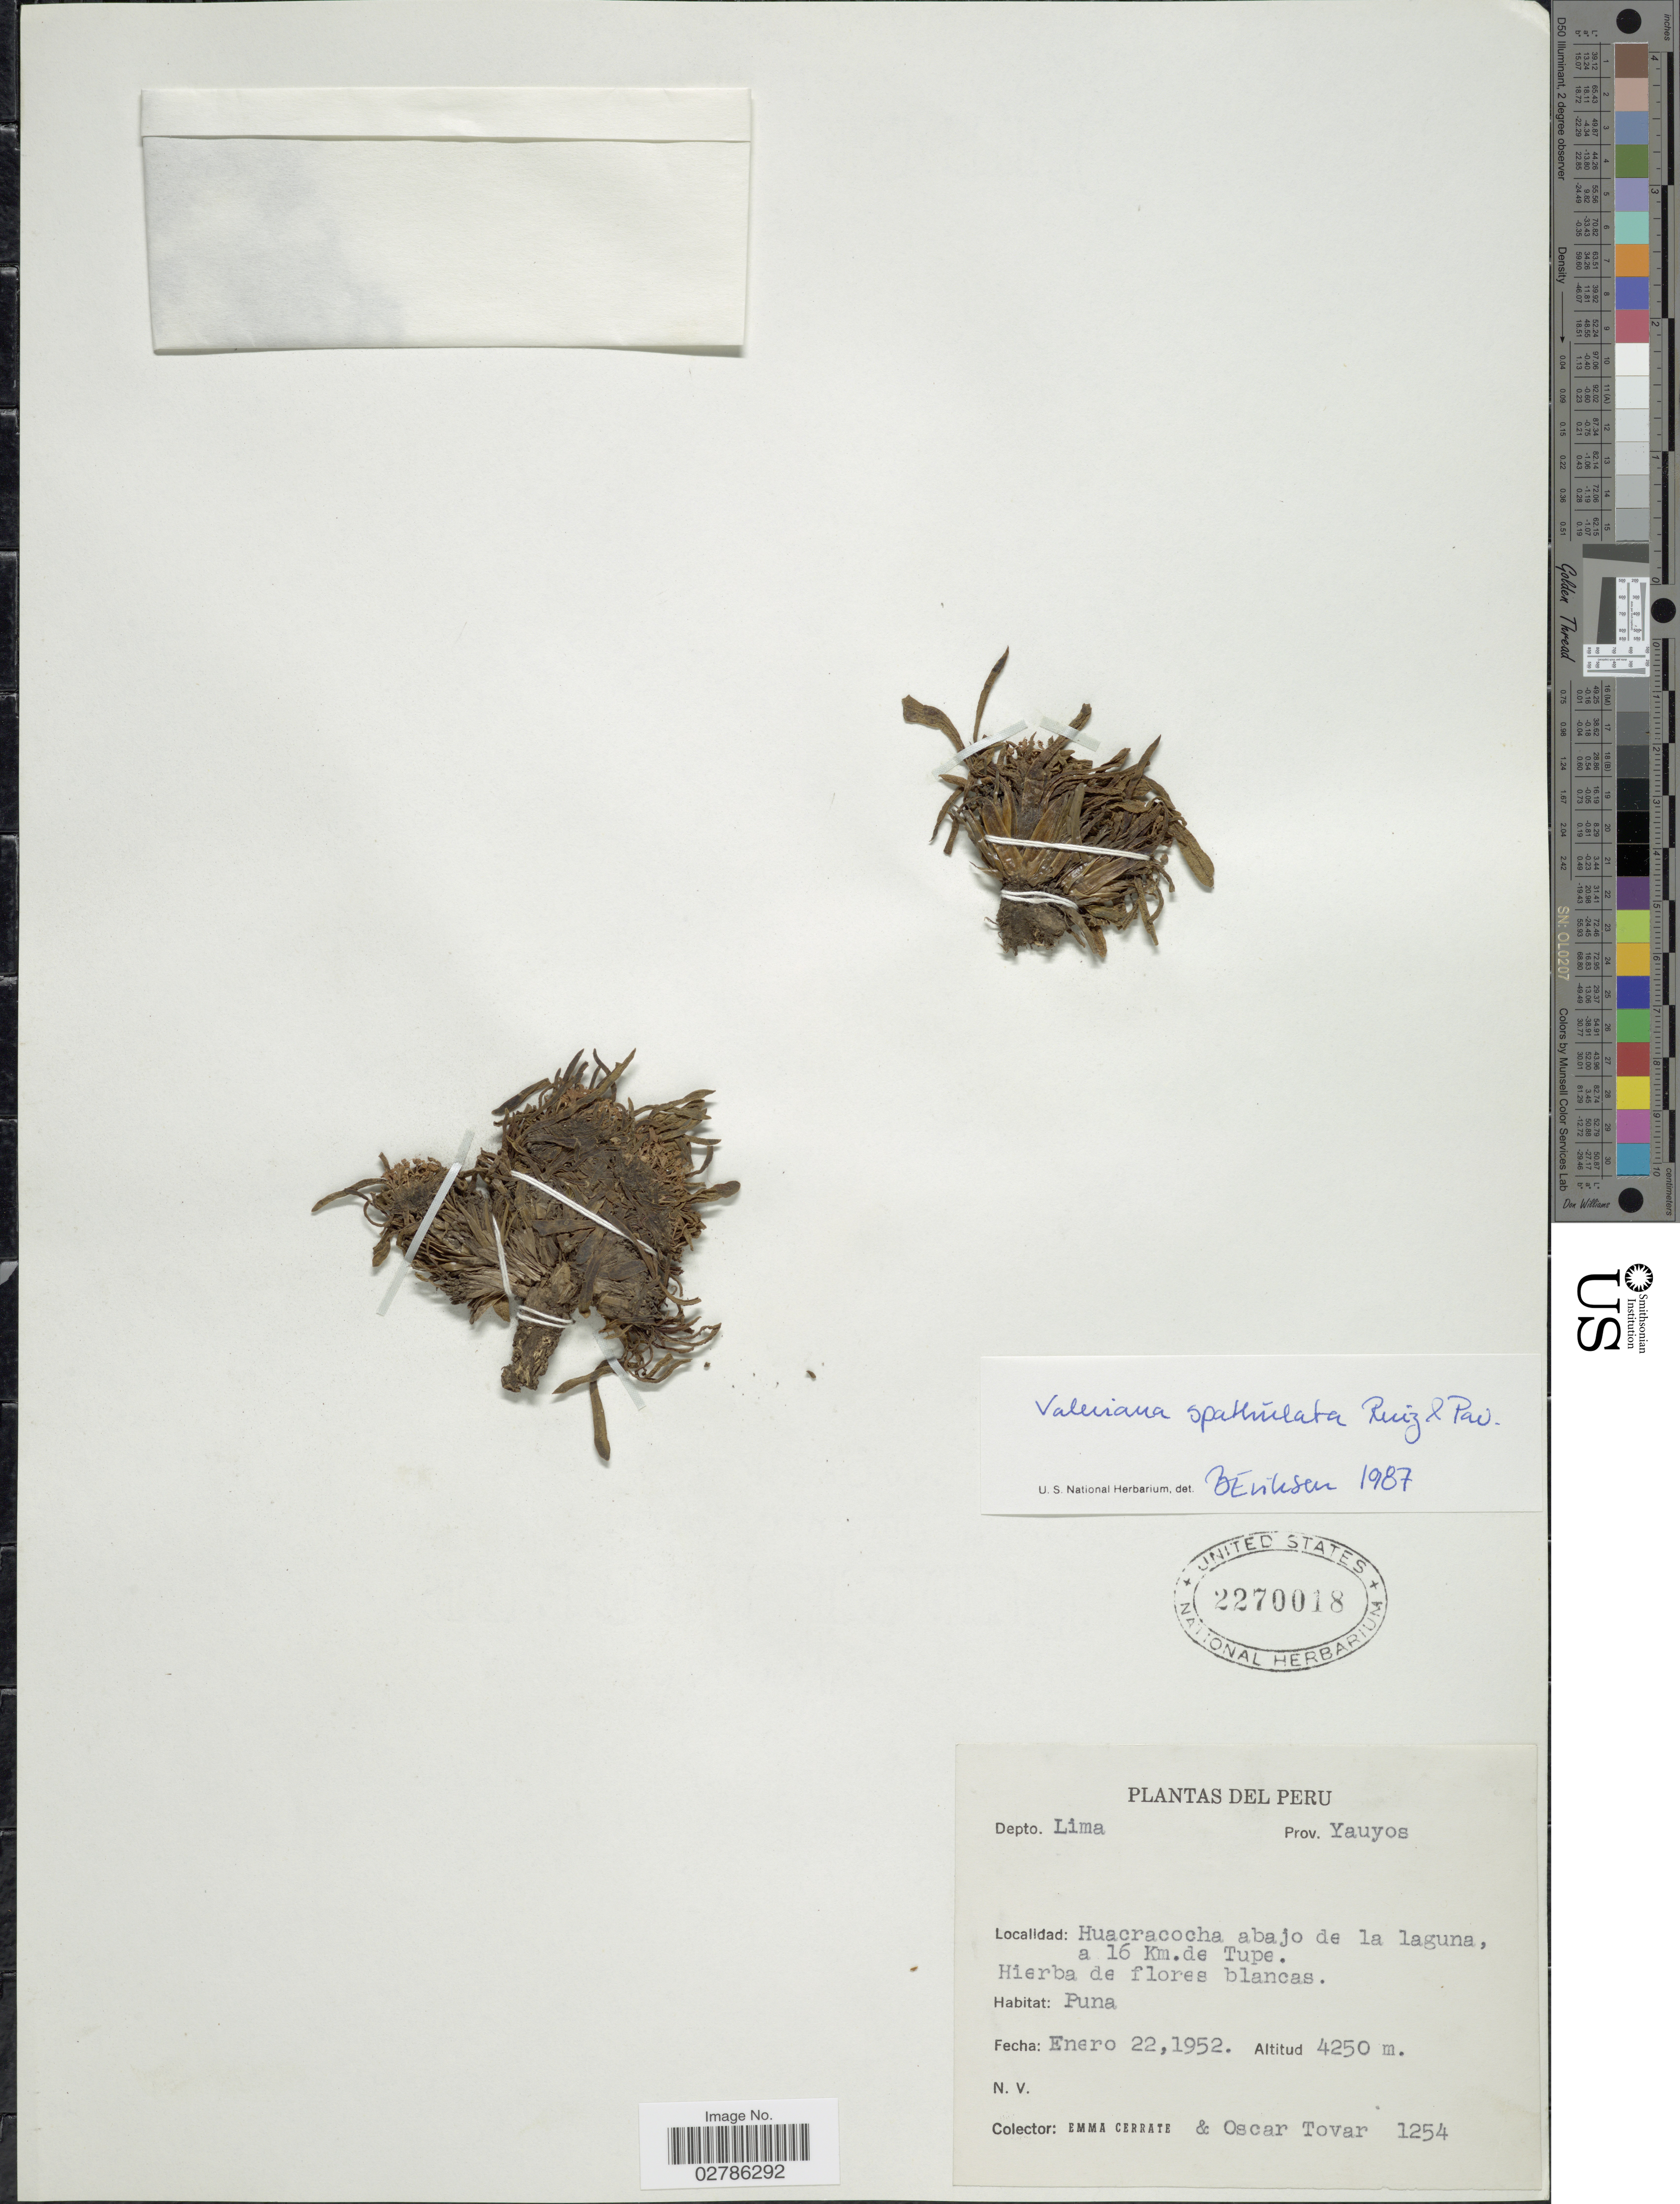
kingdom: Plantae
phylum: Tracheophyta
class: Magnoliopsida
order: Dipsacales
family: Caprifoliaceae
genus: Belonanthus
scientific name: Belonanthus spathulatus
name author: (Ruiz & Pav.) Schmale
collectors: E. Cerrate & Ó. Tovar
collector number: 1254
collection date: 1952-01-22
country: Peru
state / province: Lima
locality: Depto. Lima, Prov. Yauyos, Huacracocha abajo de la laguna, a 16 Km. de Tupe, Puna.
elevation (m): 4250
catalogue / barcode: US 2270018